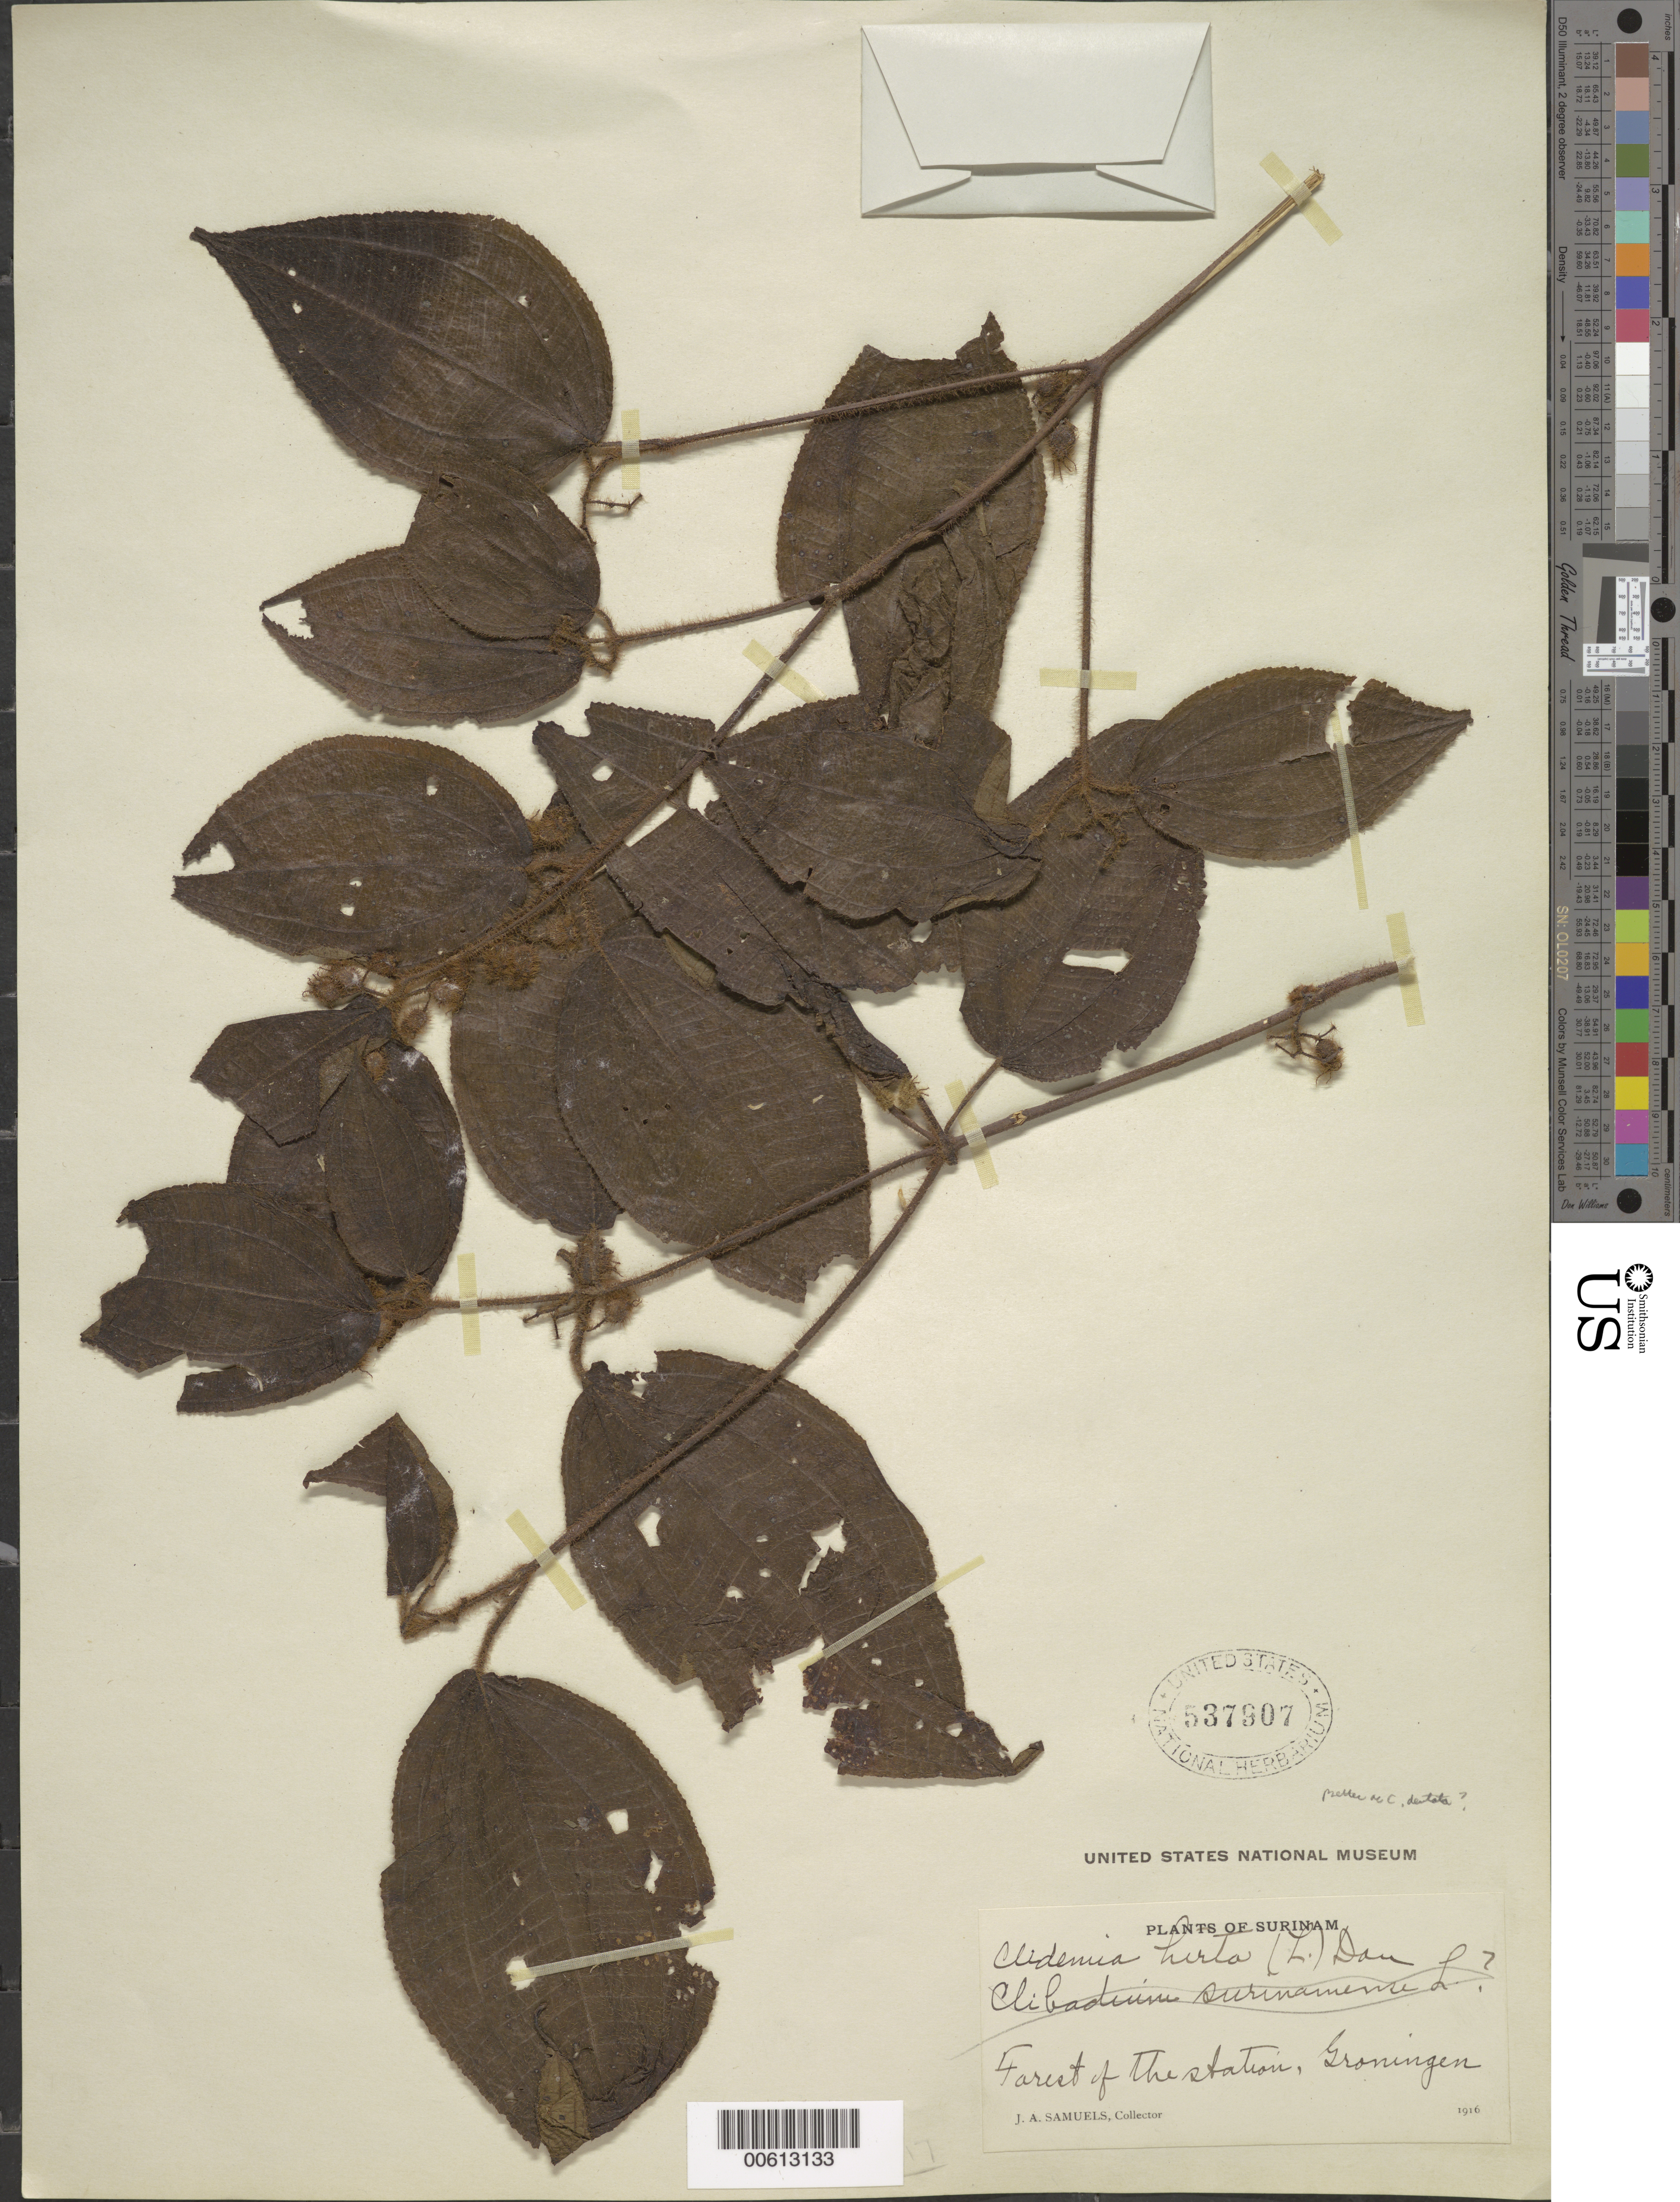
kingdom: Plantae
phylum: Tracheophyta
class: Magnoliopsida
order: Myrtales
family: Melastomataceae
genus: Miconia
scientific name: Miconia crenata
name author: (Vahl) Michelang.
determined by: Ferreira-Alves, R.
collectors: J. A. Samuels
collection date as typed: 1916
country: Suriname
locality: Groningen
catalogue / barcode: US 537907